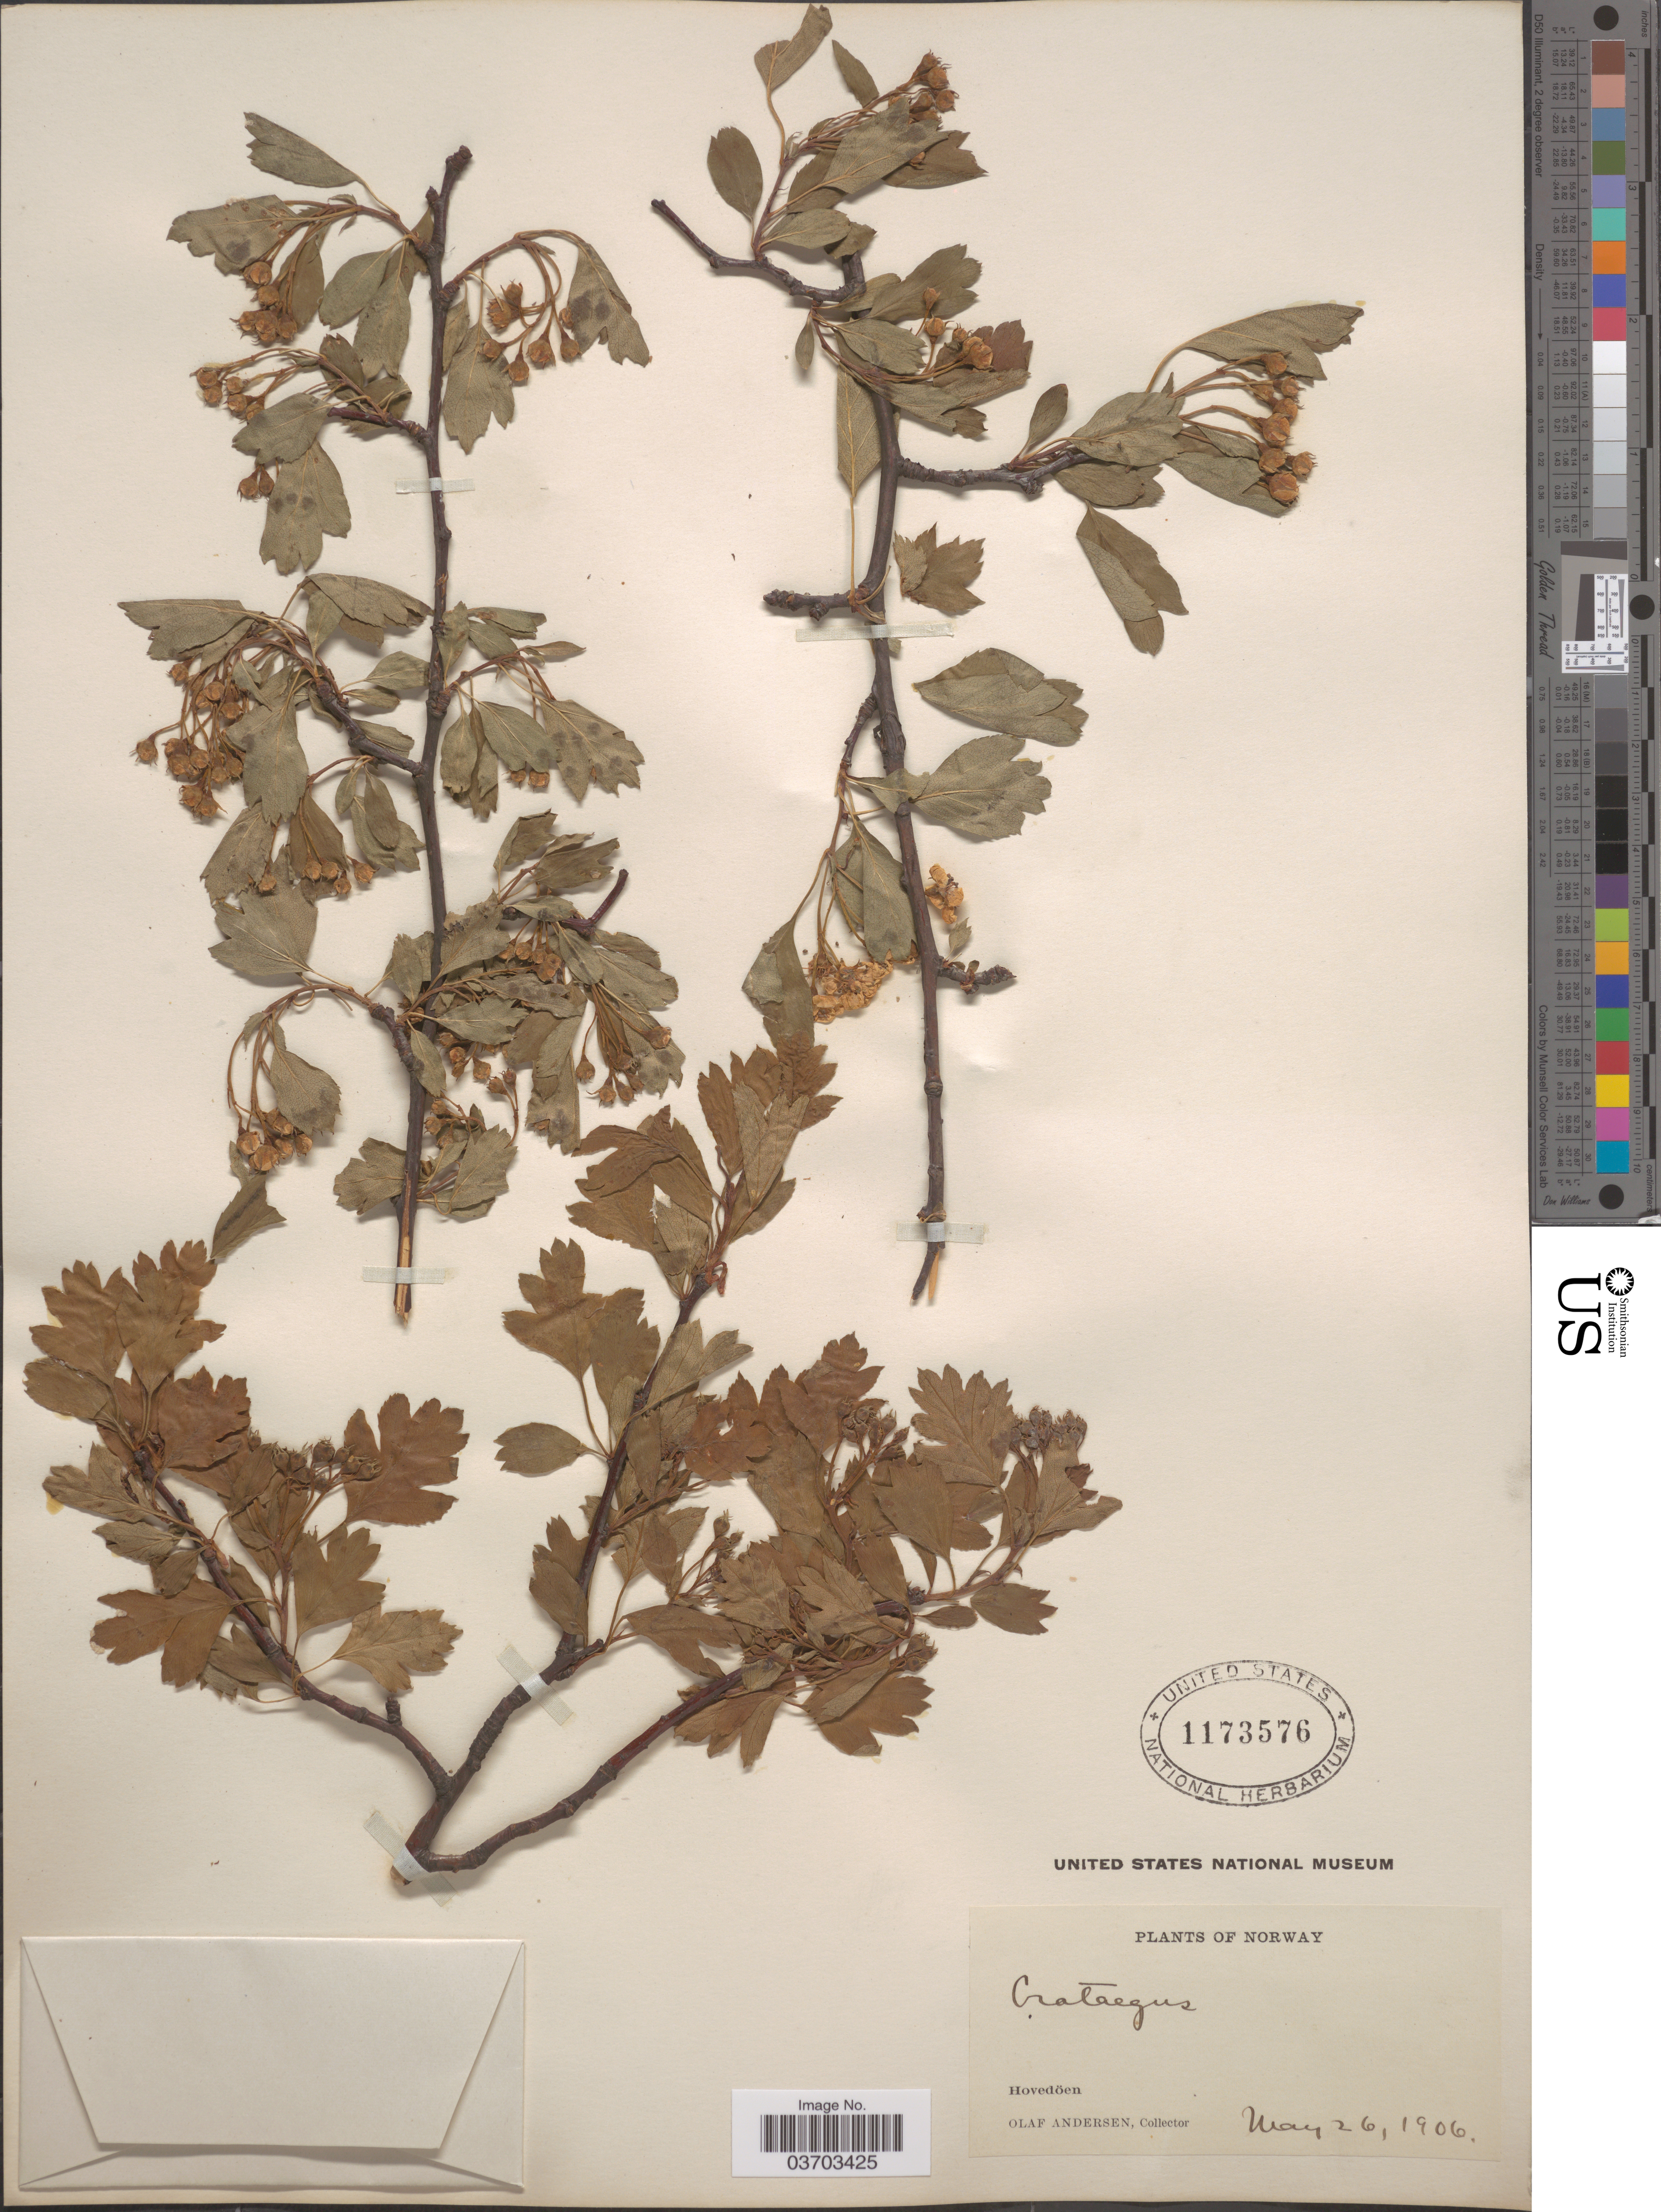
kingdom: Plantae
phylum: Tracheophyta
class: Magnoliopsida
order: Rosales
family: Rosaceae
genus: Crataegus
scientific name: Crataegus sp.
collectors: O. Andersen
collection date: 1906-05-26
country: Norway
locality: Hovedöen.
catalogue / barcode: US 1173576